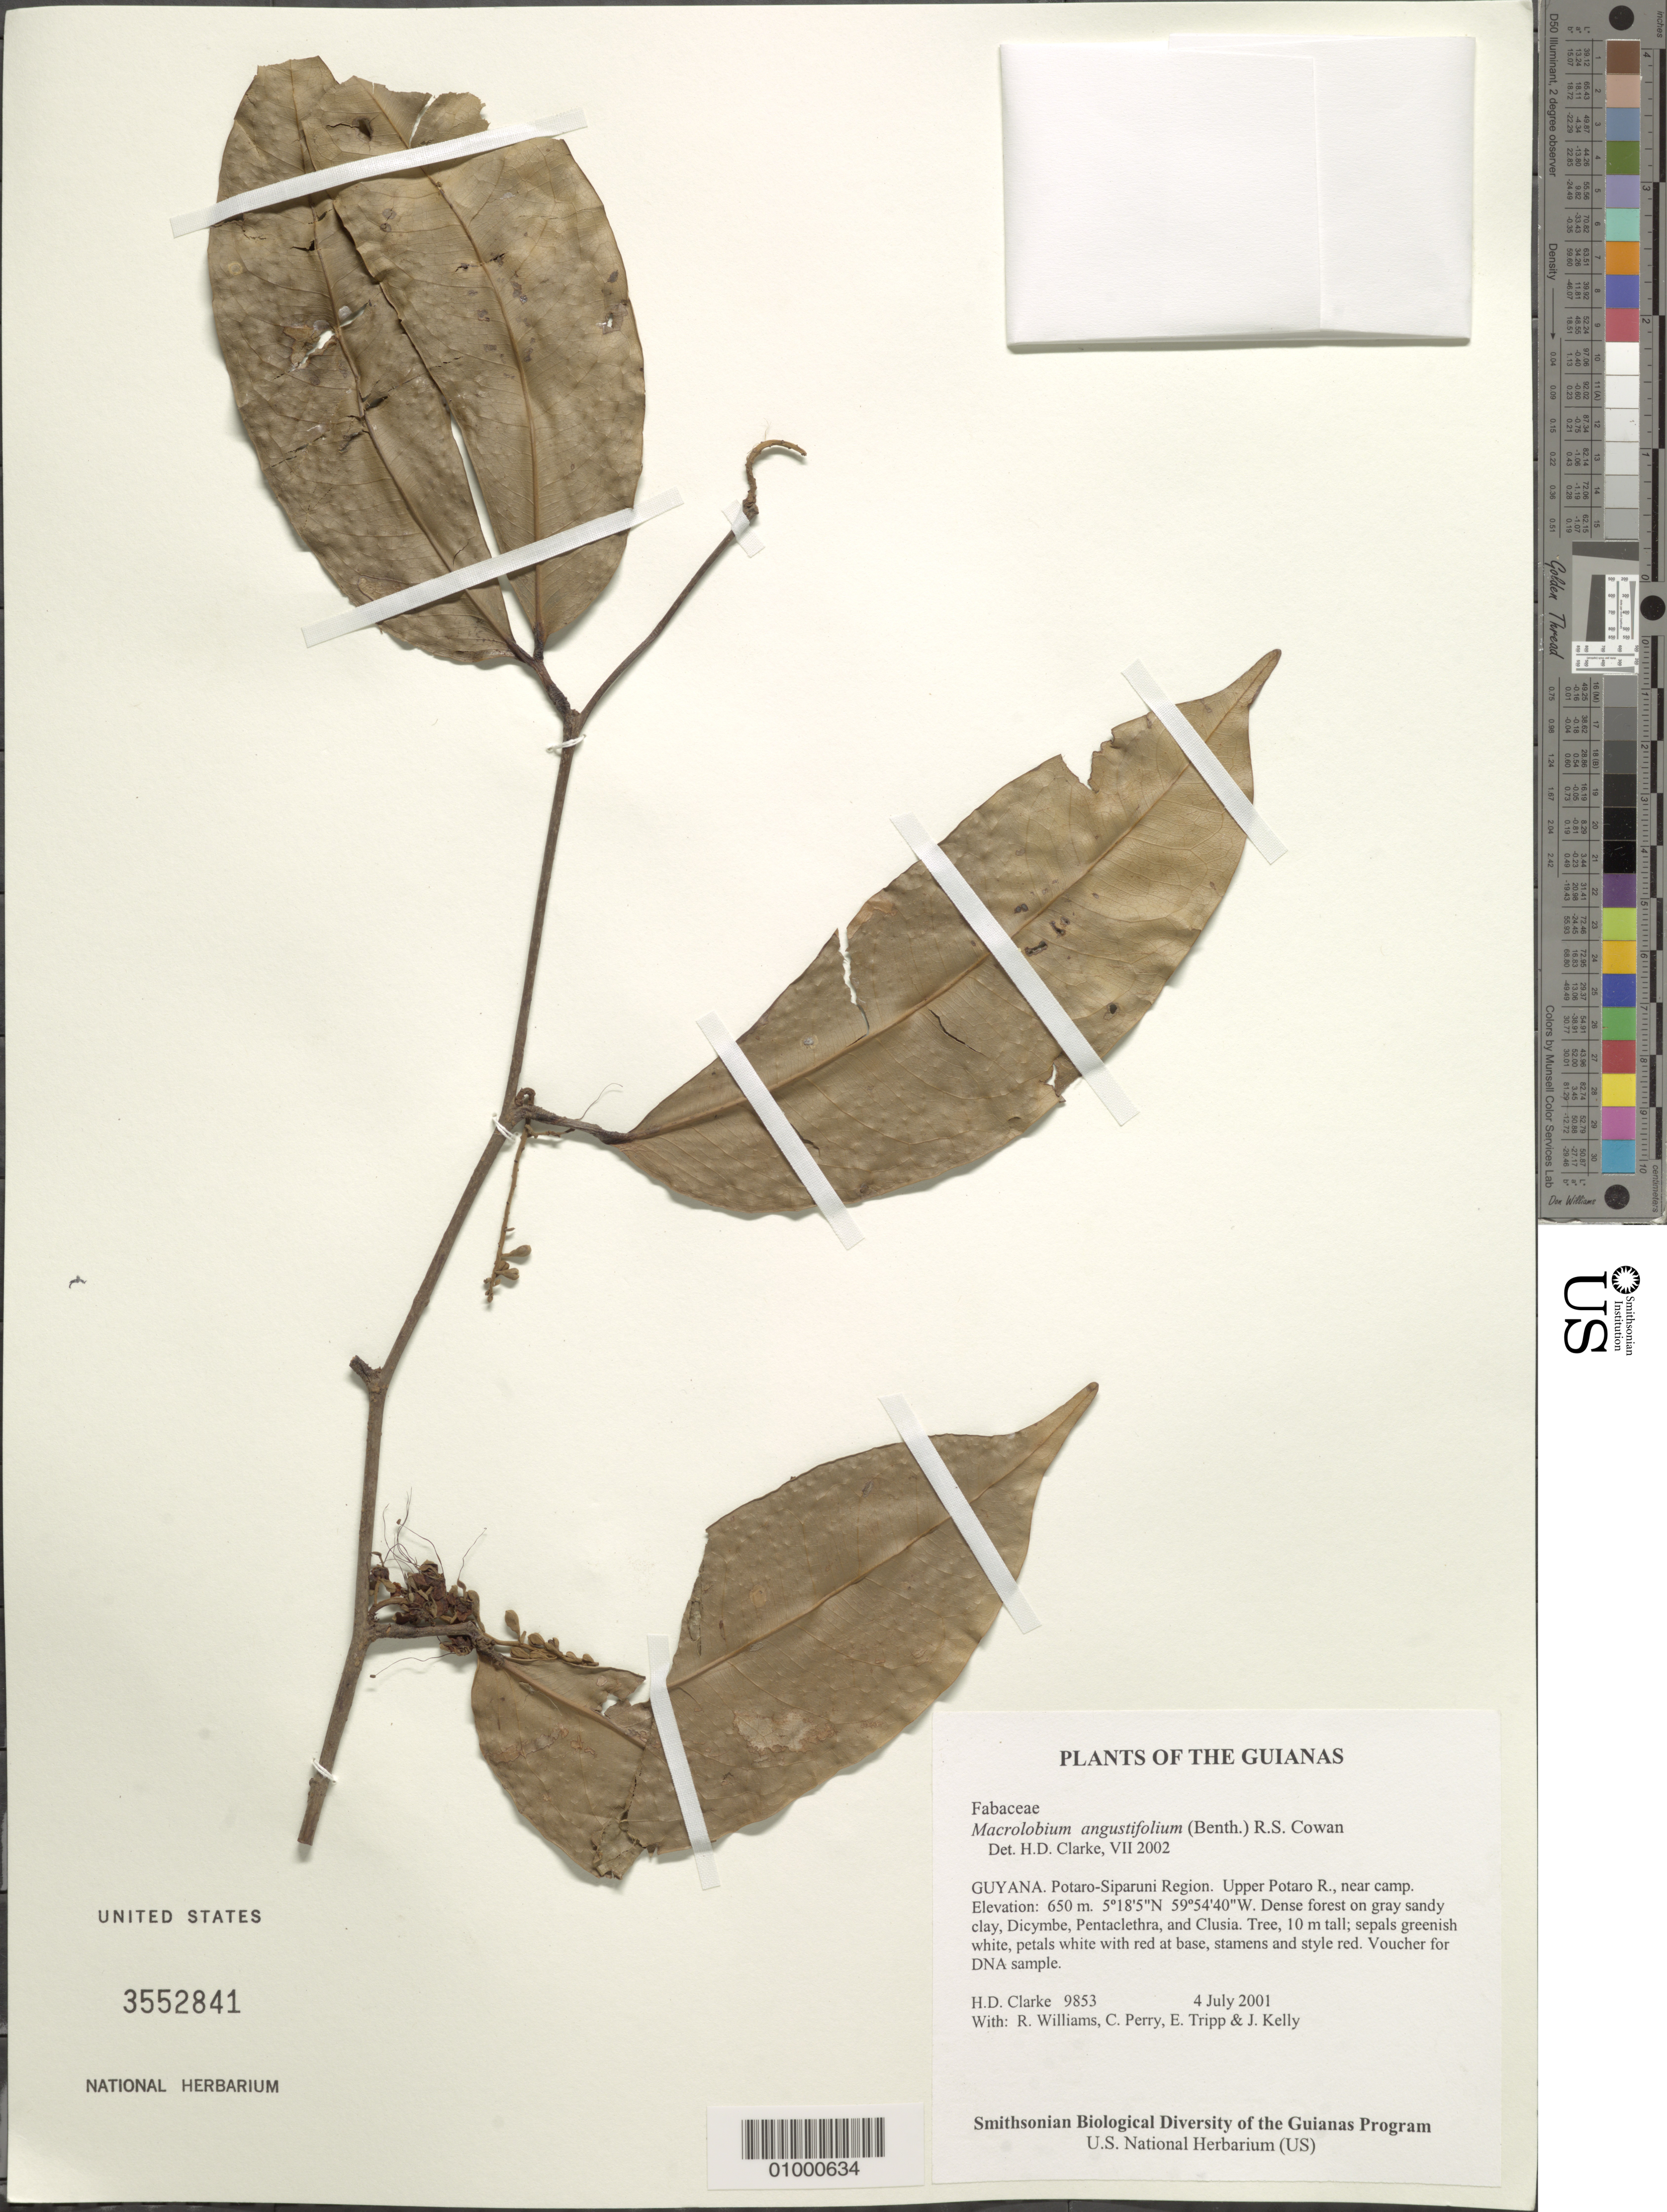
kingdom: Plantae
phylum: Tracheophyta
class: Magnoliopsida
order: Fabales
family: Fabaceae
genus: Macrolobium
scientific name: Macrolobium bifolium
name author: (Aubl.) Pers.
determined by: Trujillo, A. M.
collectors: H. D. Clarke, R. Williams, C. Perry, E. Tripp & J. Kelly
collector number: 9853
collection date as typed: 4 July 2001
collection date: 2001-07-04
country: Guyana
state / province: Potaro-Siparuni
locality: Upper Potaro R., near camp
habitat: Dense forest on gray sandy clay, Dicymbe, Pentaclethra, and Clusia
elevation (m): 650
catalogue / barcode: US 3552841